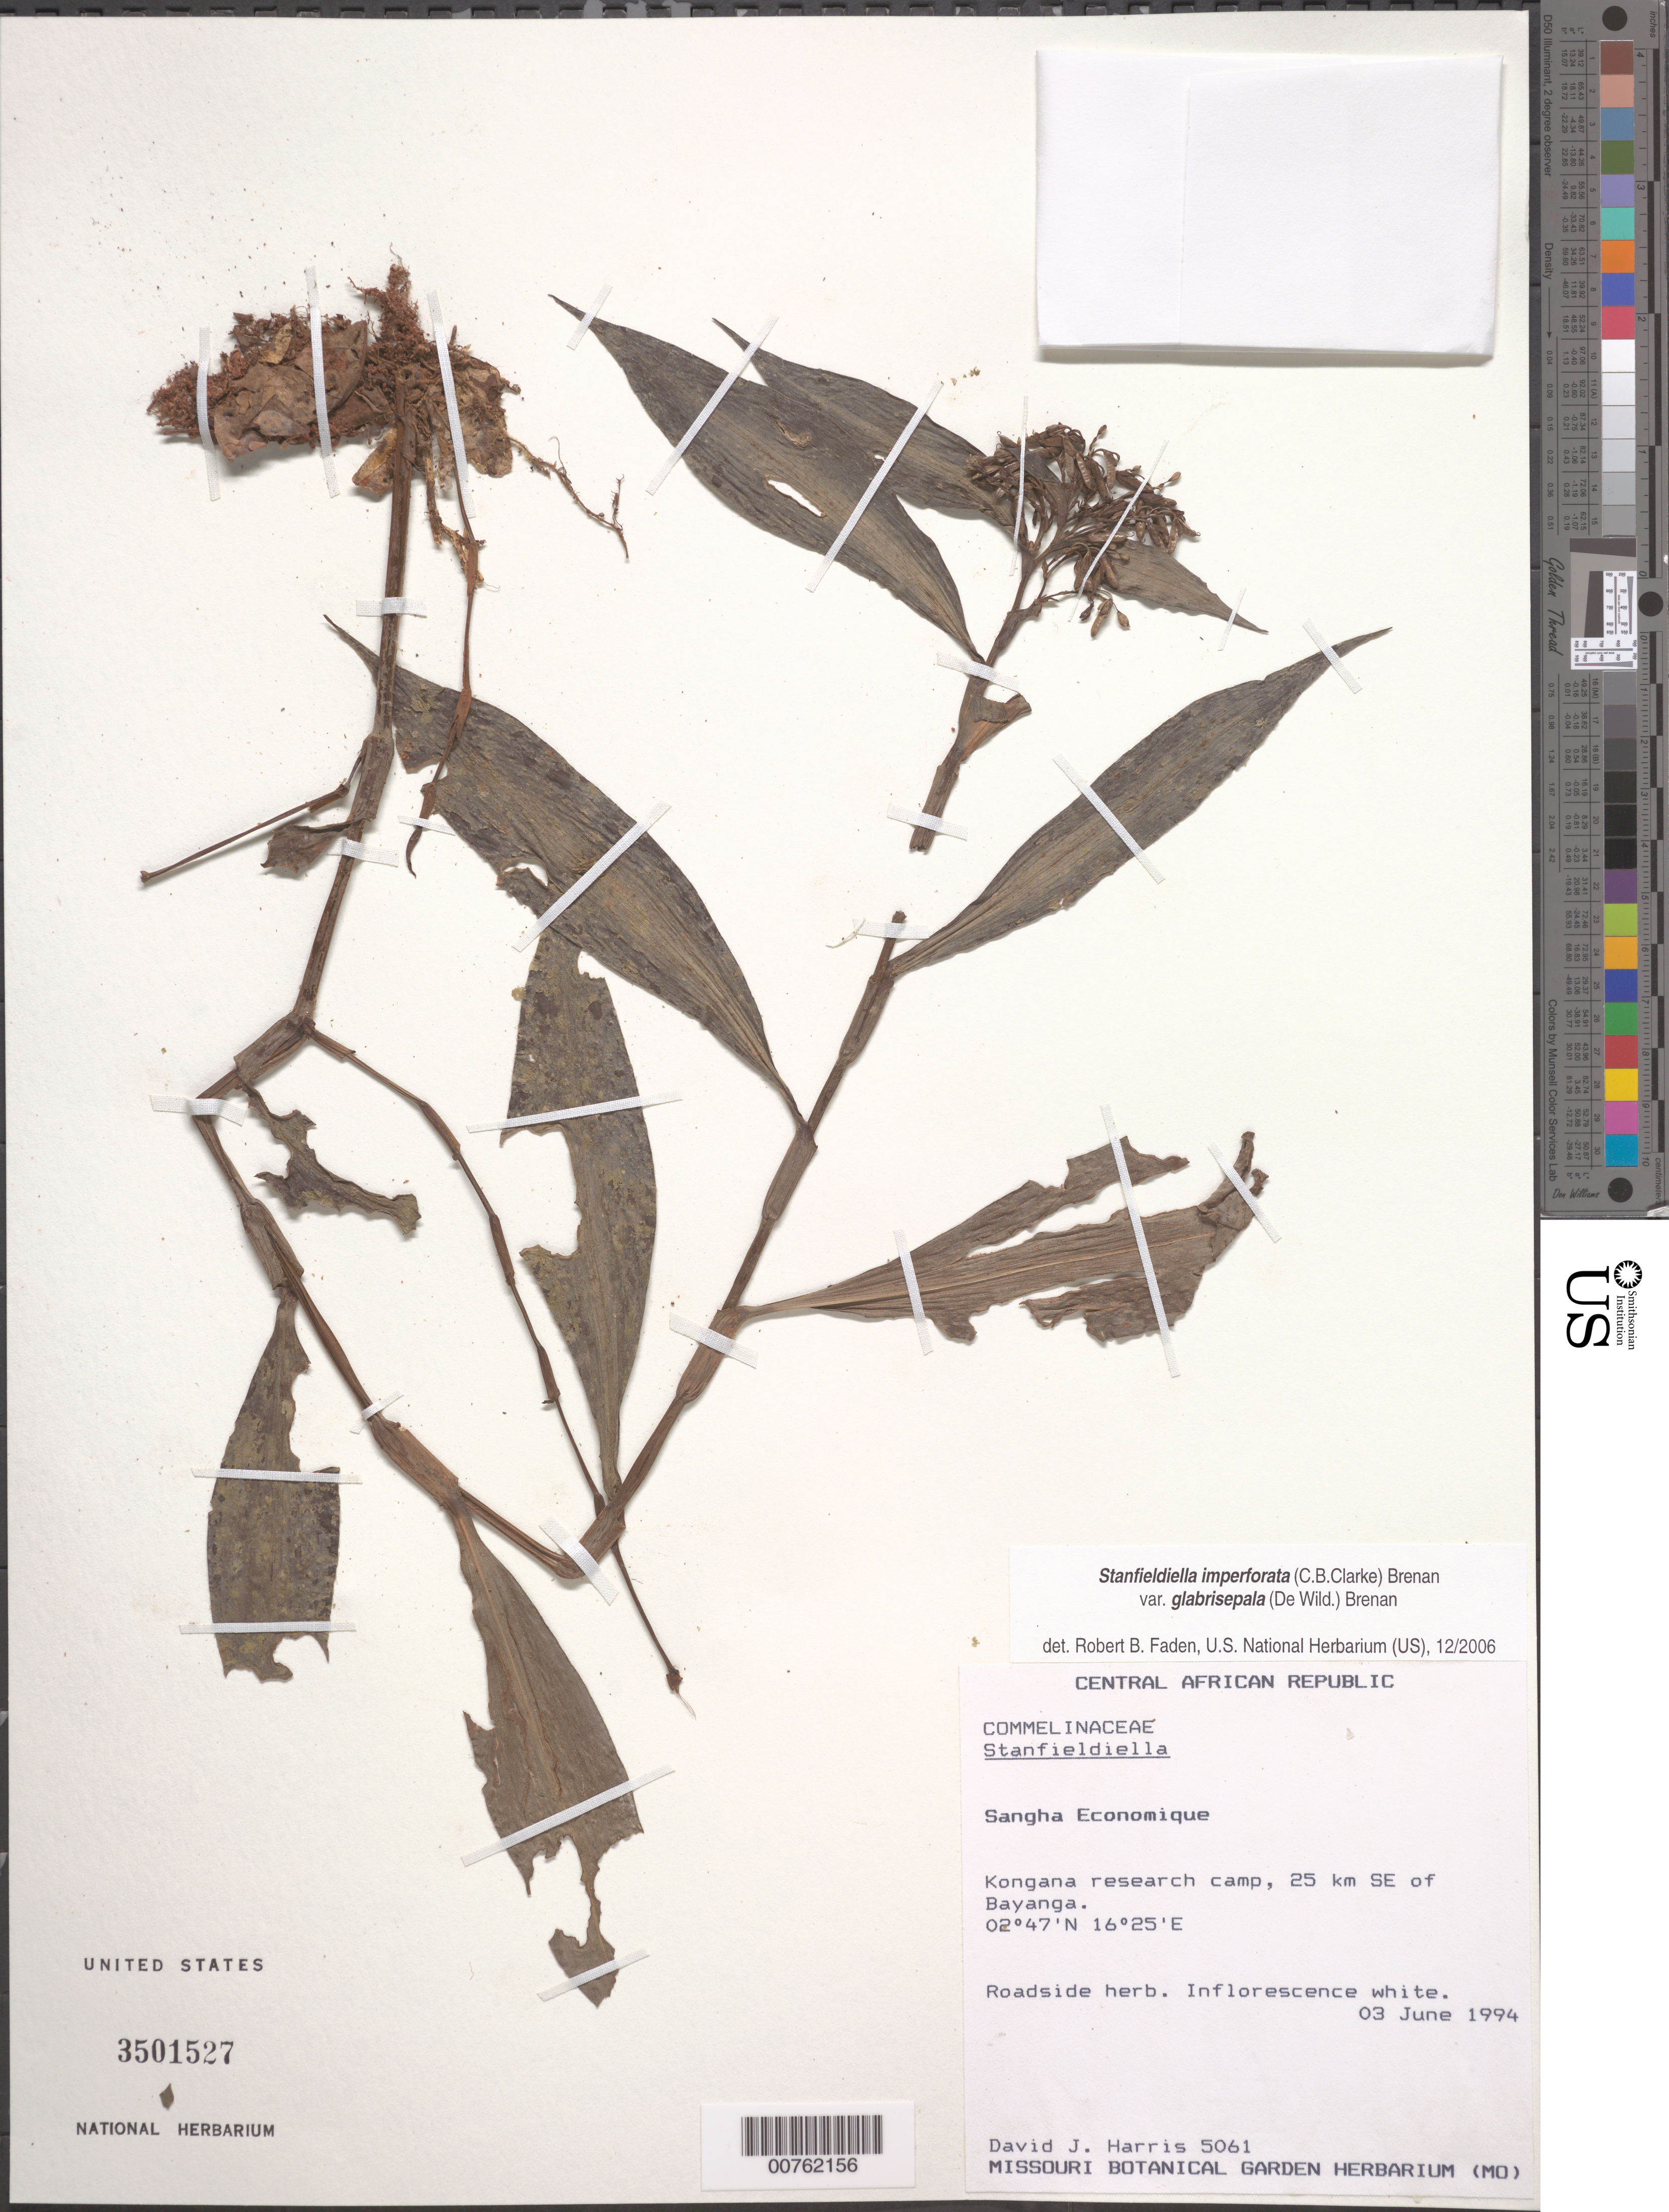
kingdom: Plantae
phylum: Tracheophyta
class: Liliopsida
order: Commelinales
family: Commelinaceae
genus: Stanfieldiella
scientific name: Stanfieldiella imperforata var. glabrisepala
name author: (De Wild.) Brenan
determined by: Faden, Robert B., (US), Smithsonian Institution - National Museum of Natural History (UNITED STATES)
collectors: D. J. Harris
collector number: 5061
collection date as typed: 03 Jun 1994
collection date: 1994-06-03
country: Central African Republic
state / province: Sangha-Mbaere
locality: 25 km SE of Bayanga. Kongana research camp,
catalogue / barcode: US 3501527